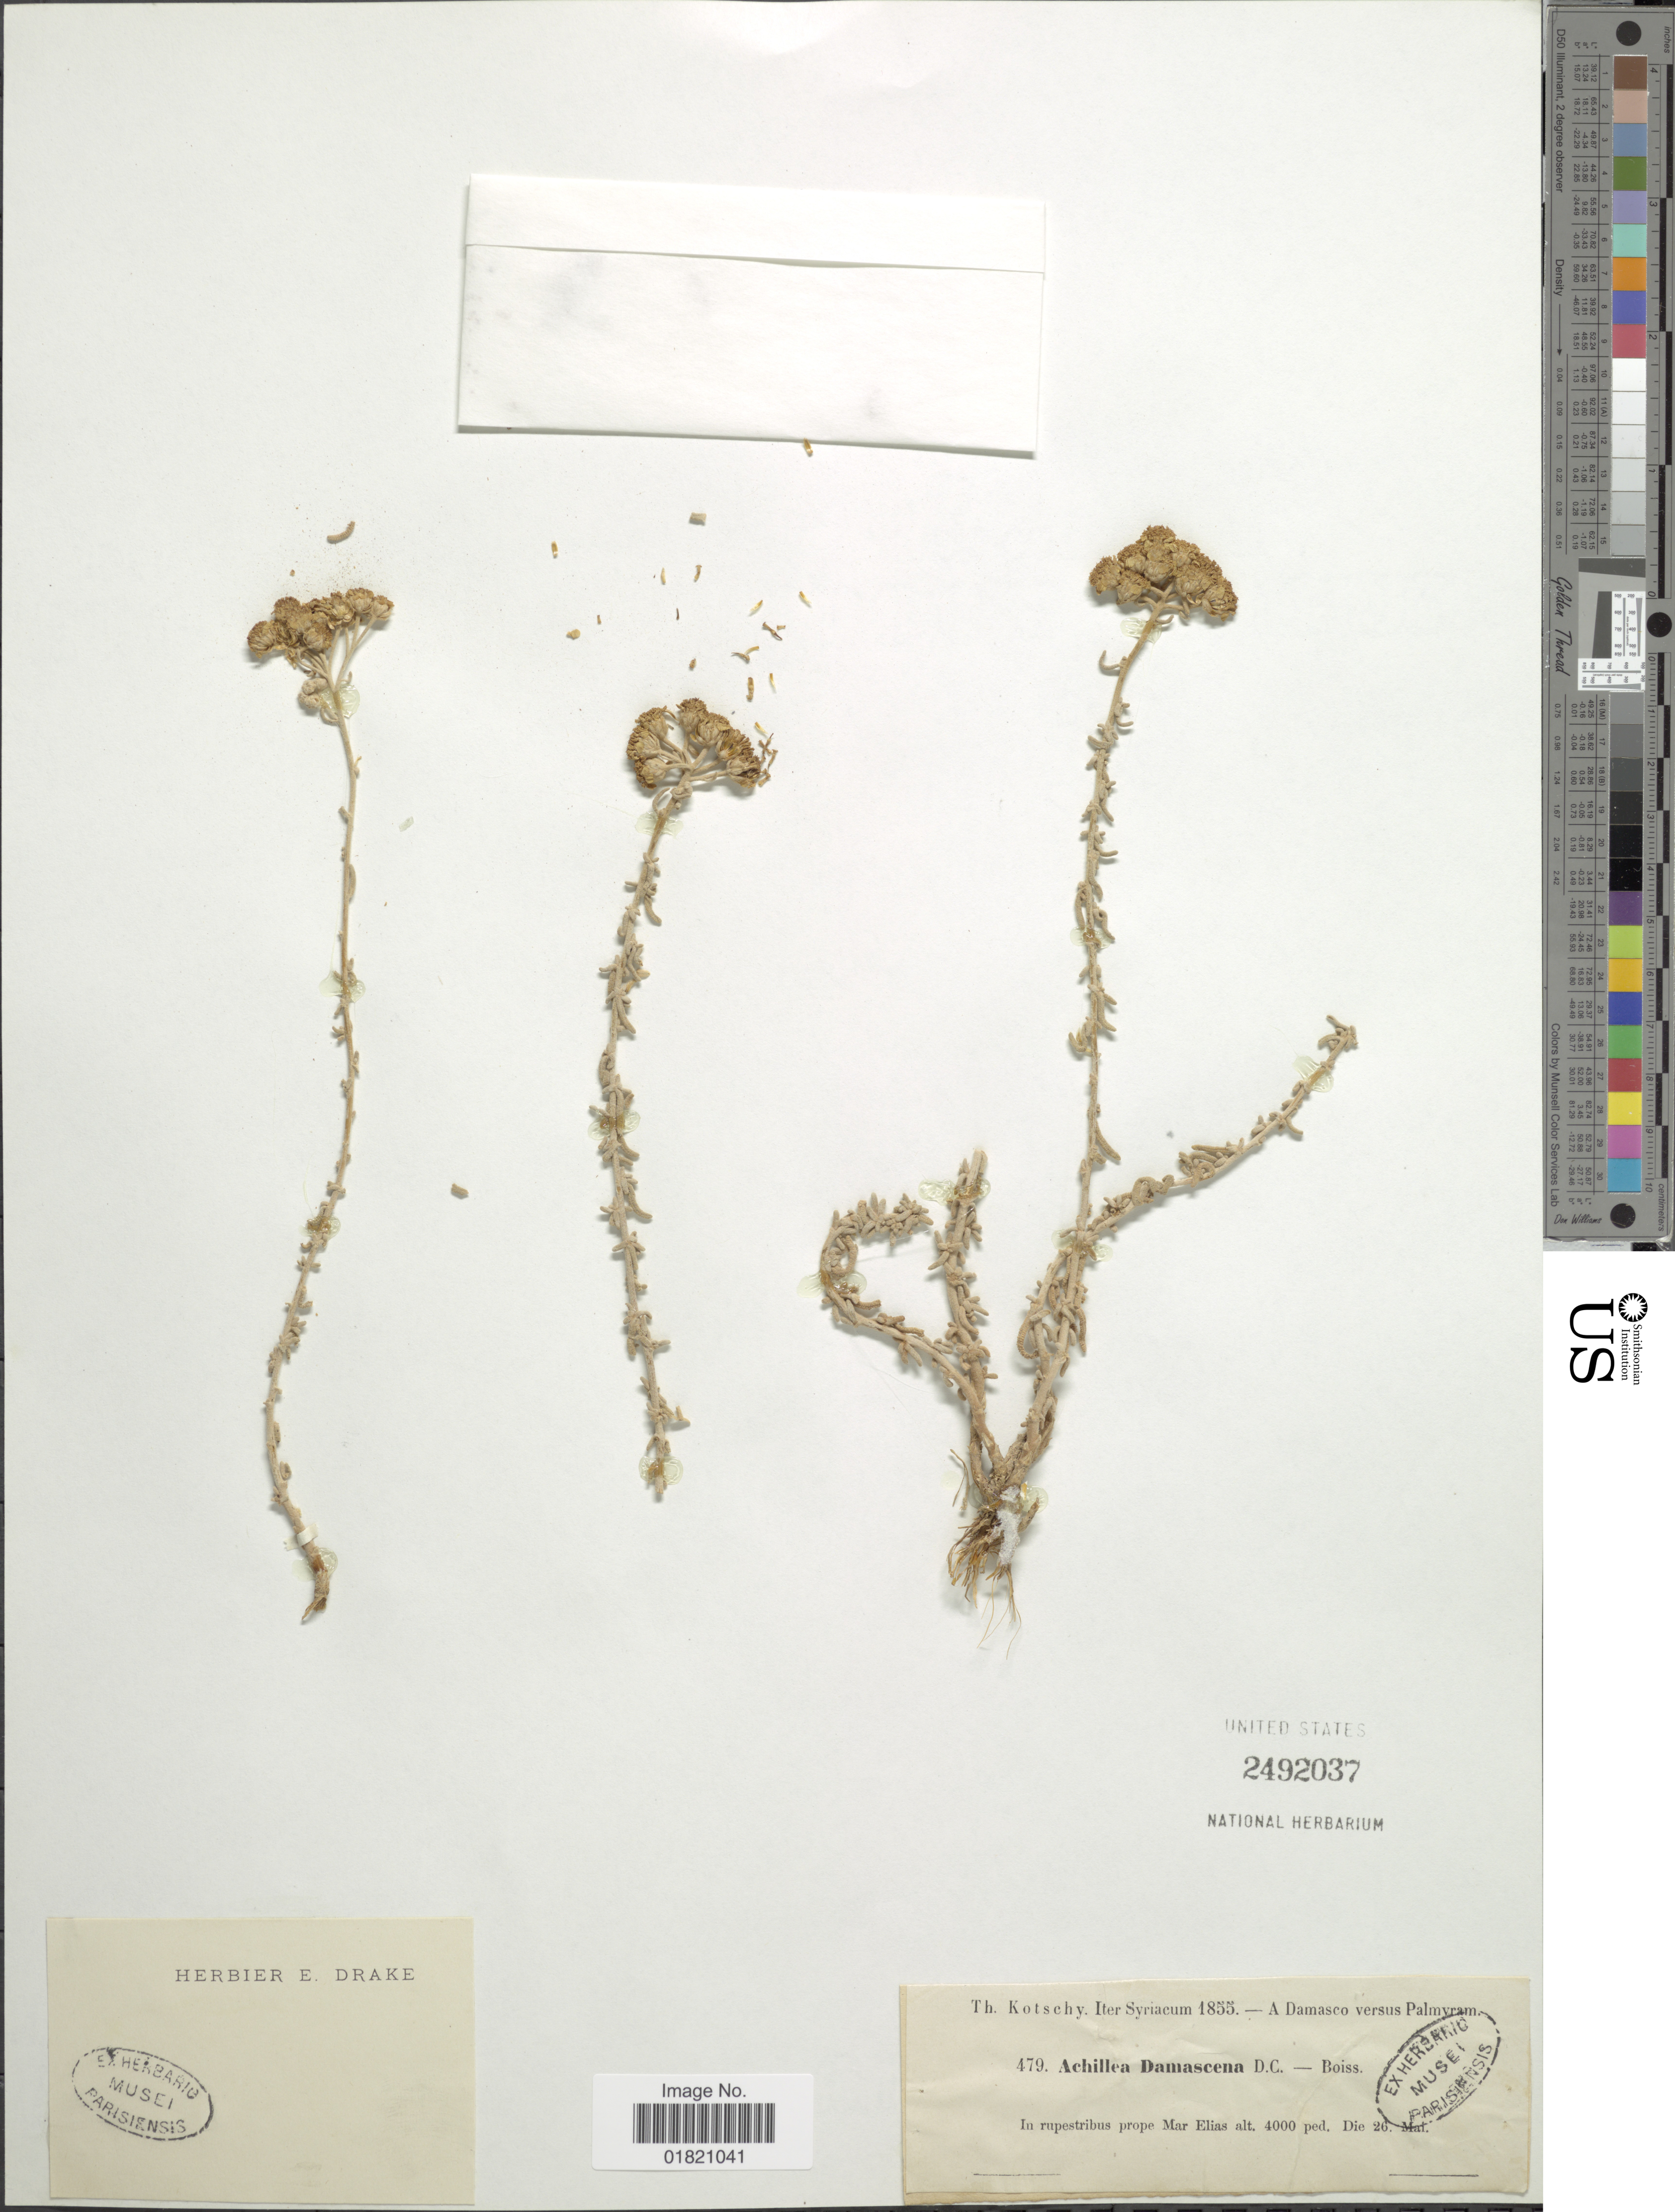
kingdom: Plantae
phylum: Tracheophyta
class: Magnoliopsida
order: Asterales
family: Asteraceae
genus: Achillea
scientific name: Achillea damascena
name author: DC.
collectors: K. G. Kotschy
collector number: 479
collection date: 1855-05-26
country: Syria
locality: In rupestribus prope Mar Elias. A Damasco versus Pamyram [unsure placement]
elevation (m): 1219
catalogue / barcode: US 2492037